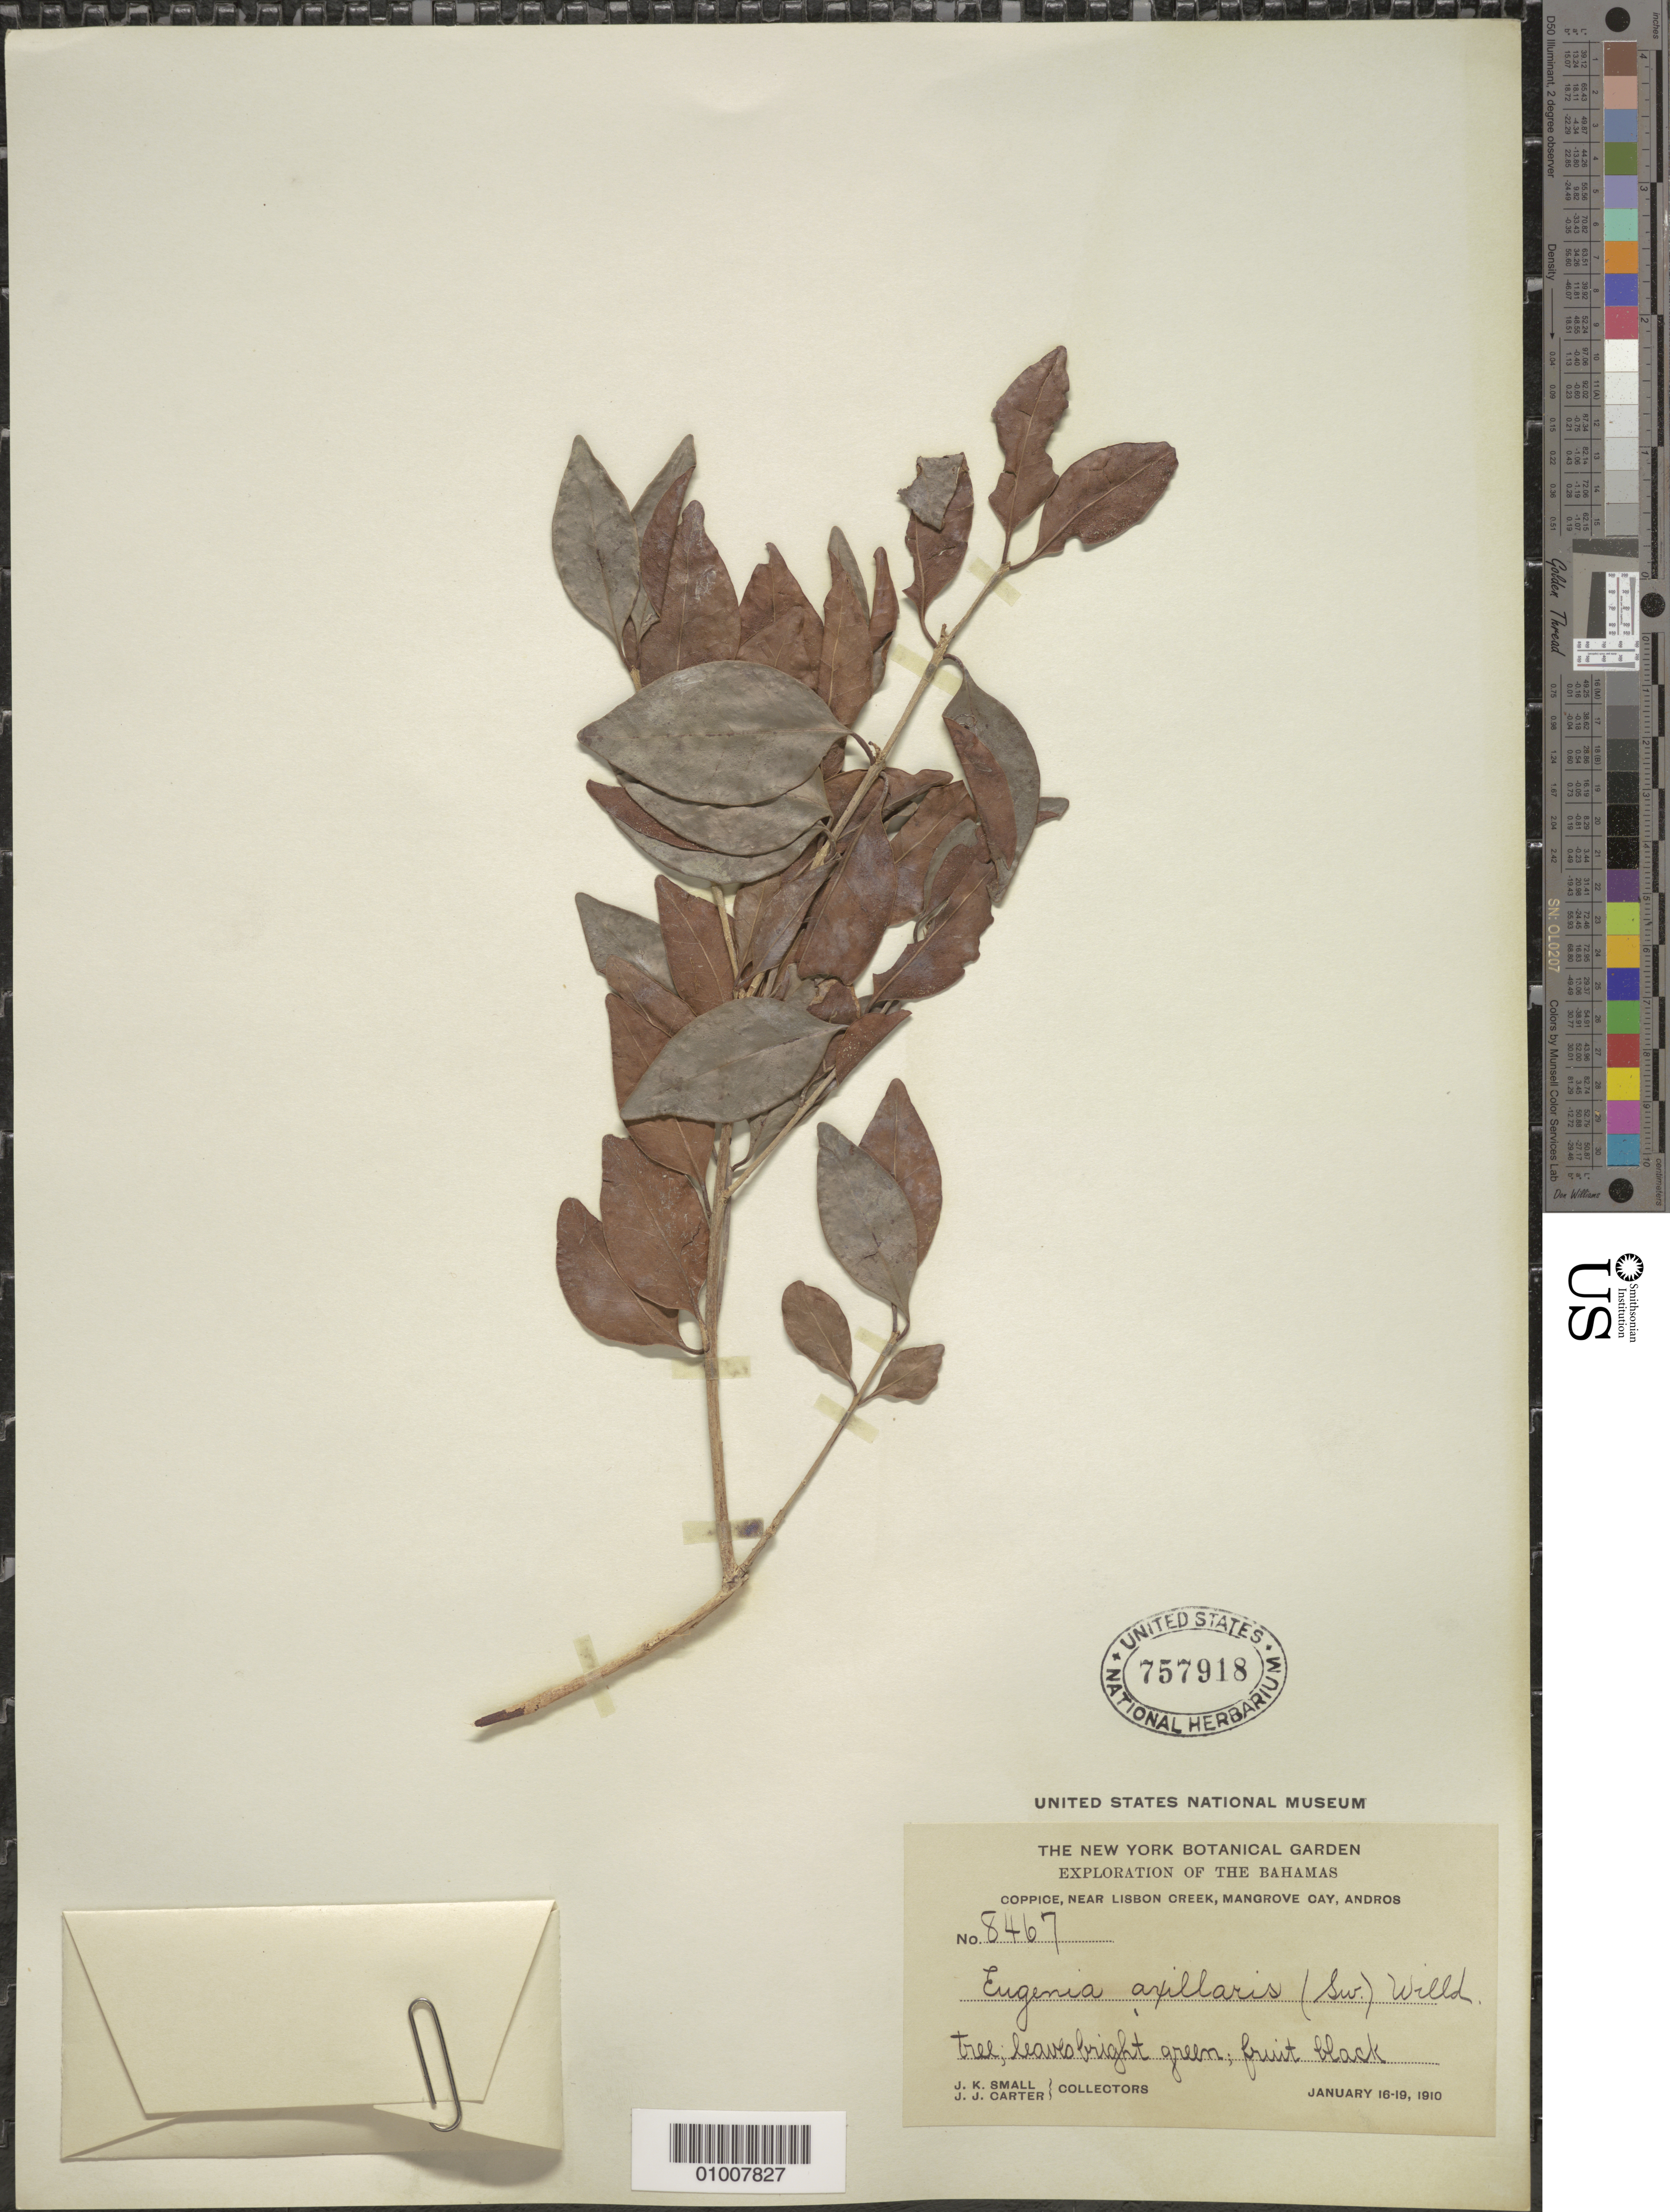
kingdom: Plantae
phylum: Tracheophyta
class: Magnoliopsida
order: Myrtales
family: Myrtaceae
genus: Eugenia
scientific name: Eugenia axillaris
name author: (Sw.) Willd.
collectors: J. K. Small & J. J. Carter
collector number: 8467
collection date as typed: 16 Jan 1910 to 19 Jan 1910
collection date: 1910-01-16/1910-01-19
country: Bahamas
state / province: South Andros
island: Andros I.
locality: Near Lisbon Creek, Mangrove Cay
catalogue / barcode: US 757918